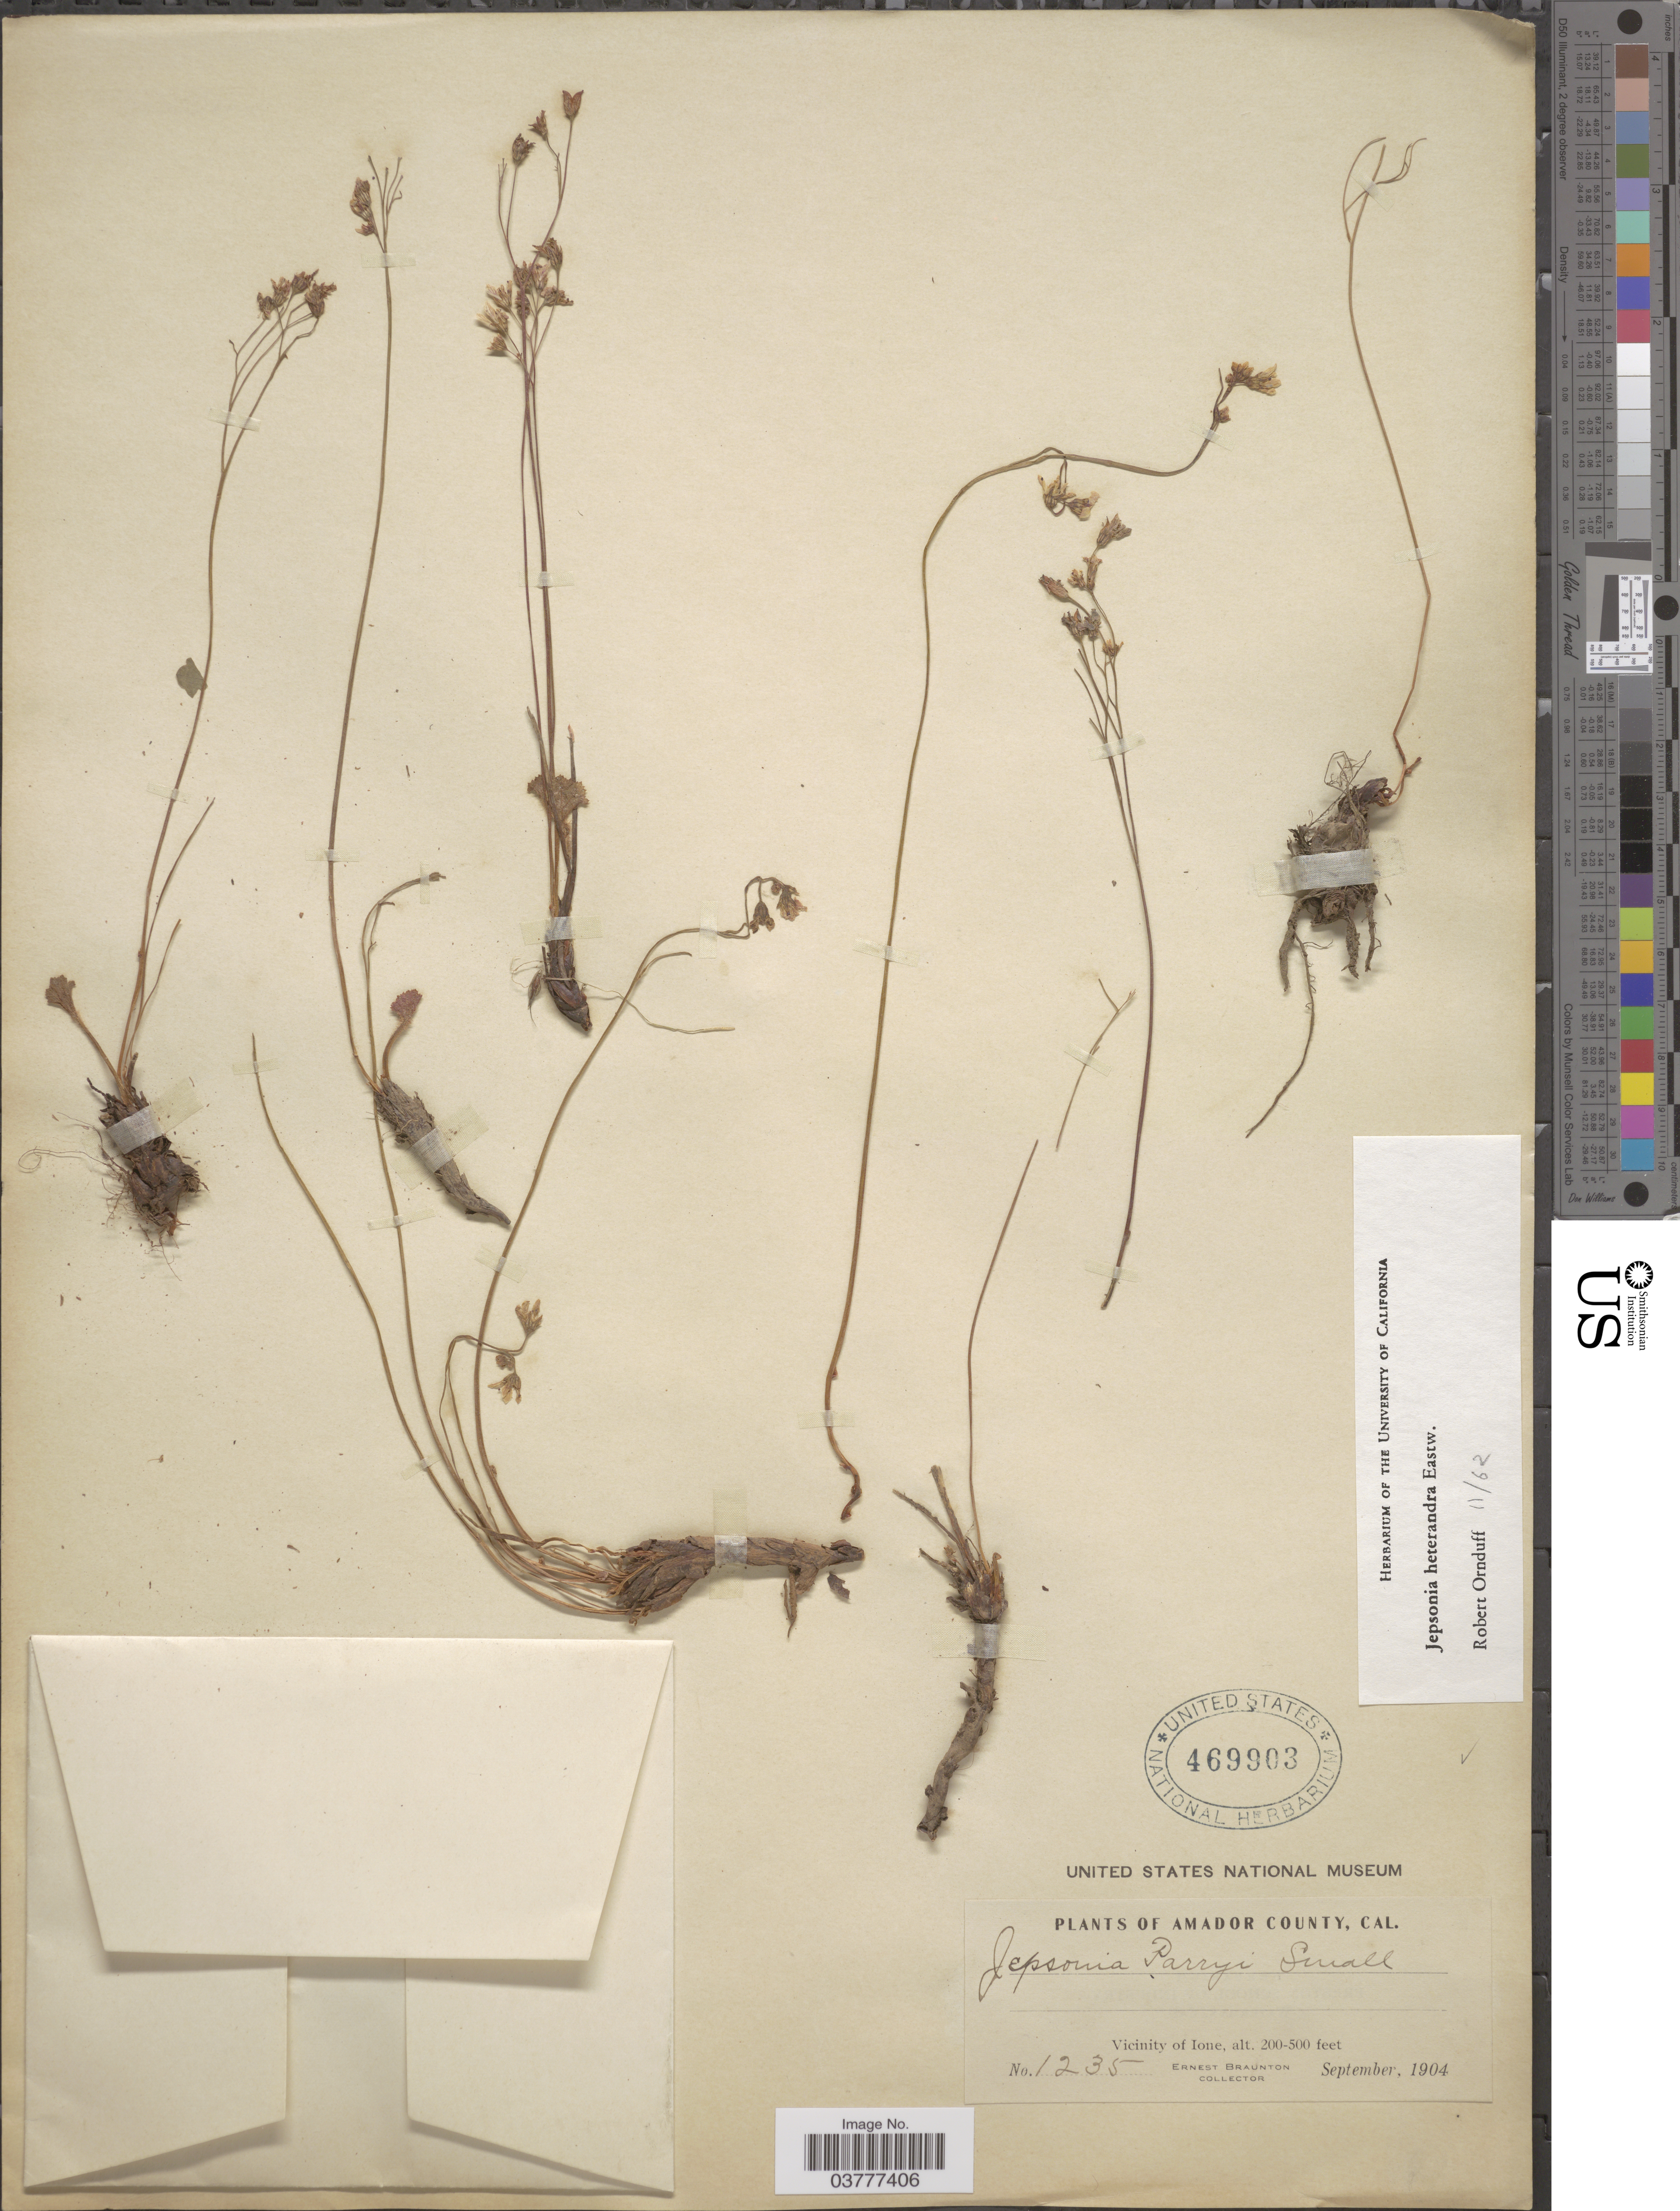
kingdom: Plantae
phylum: Tracheophyta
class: Magnoliopsida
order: Saxifragales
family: Saxifragaceae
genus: Jepsonia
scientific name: Jepsonia heterandra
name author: Eastw.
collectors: E. Braunton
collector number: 1235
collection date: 1904-09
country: United States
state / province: California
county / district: Amador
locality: Amador County. Vicinity of Ione.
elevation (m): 61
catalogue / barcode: US 469903